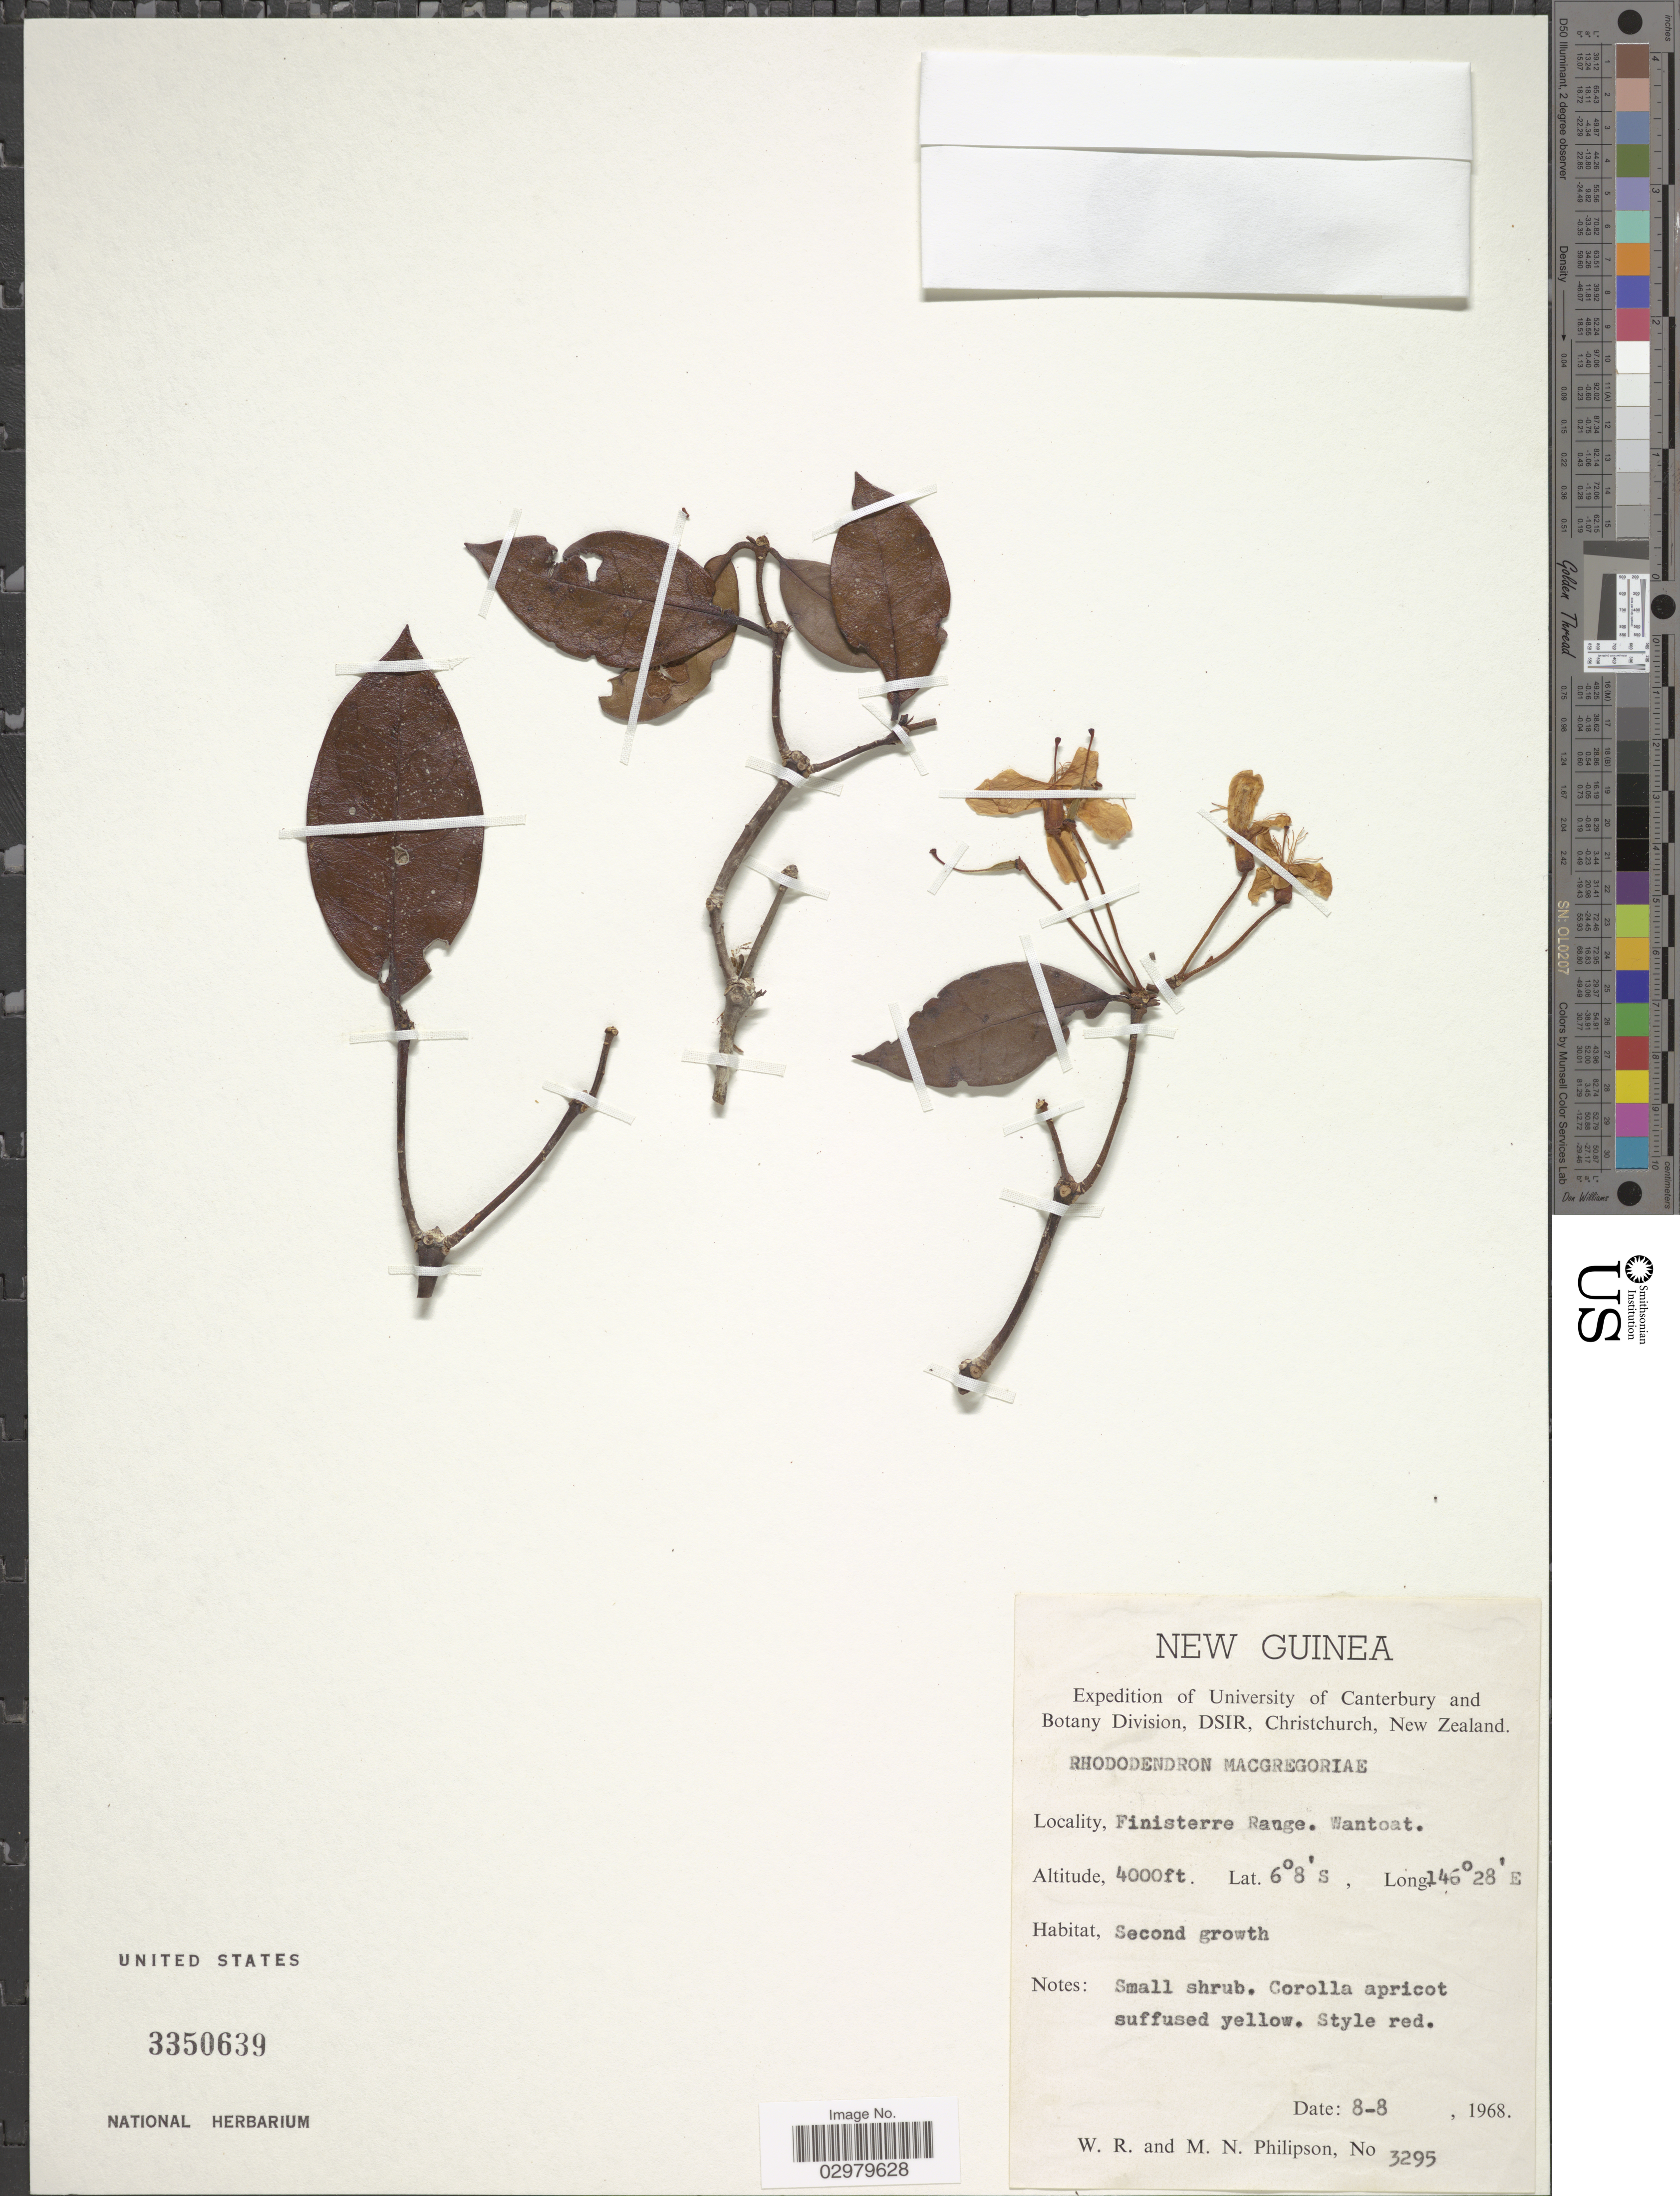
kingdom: Plantae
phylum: Tracheophyta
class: Magnoliopsida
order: Ericales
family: Ericaceae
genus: Rhododendron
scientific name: Rhododendron macgregoriae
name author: F. Muell.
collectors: W. R. Philipson & M. Philipson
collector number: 3295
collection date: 1968-08-08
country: Papua New Guinea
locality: New Guinea. Finisterre Range. Wantoat.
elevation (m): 1219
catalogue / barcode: US 3350639